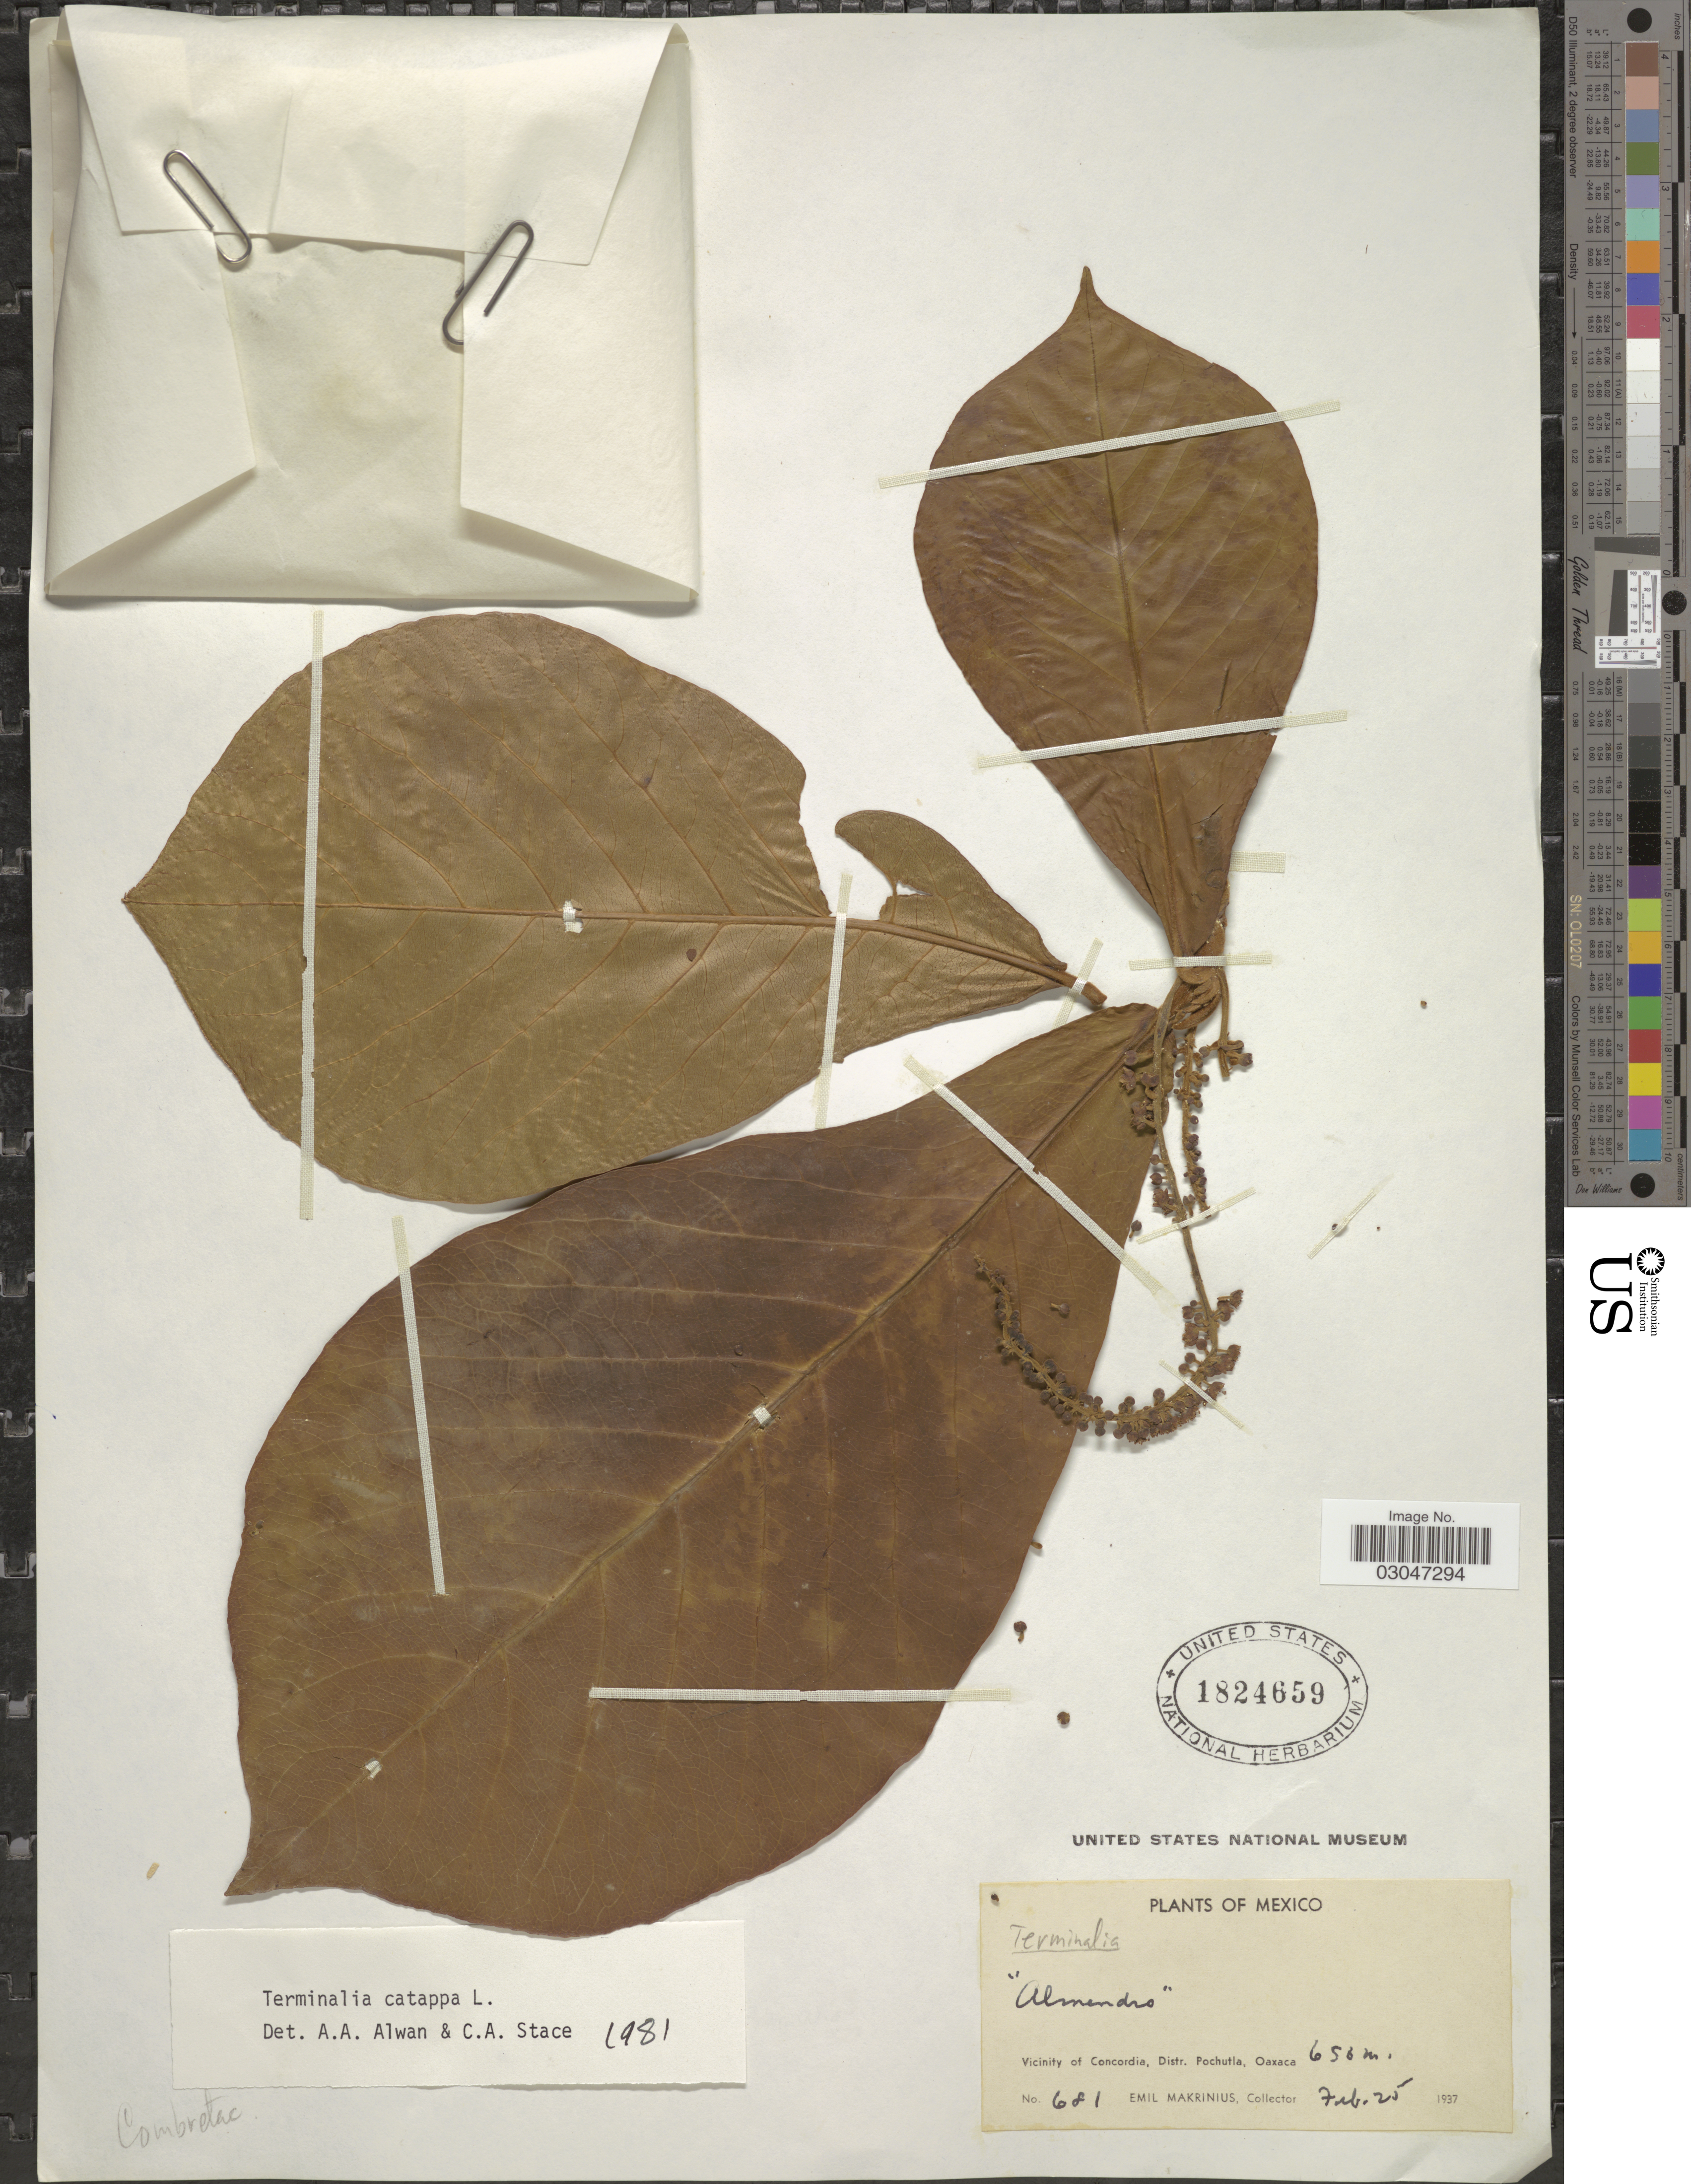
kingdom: Plantae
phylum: Tracheophyta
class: Magnoliopsida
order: Myrtales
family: Combretaceae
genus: Terminalia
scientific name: Terminalia catappa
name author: L.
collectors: E. Makrinius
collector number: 681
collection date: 1937-02-25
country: Mexico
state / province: Oaxaca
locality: Vicinity of Concordia, Distr. Pochutla.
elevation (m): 650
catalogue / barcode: US 1824659